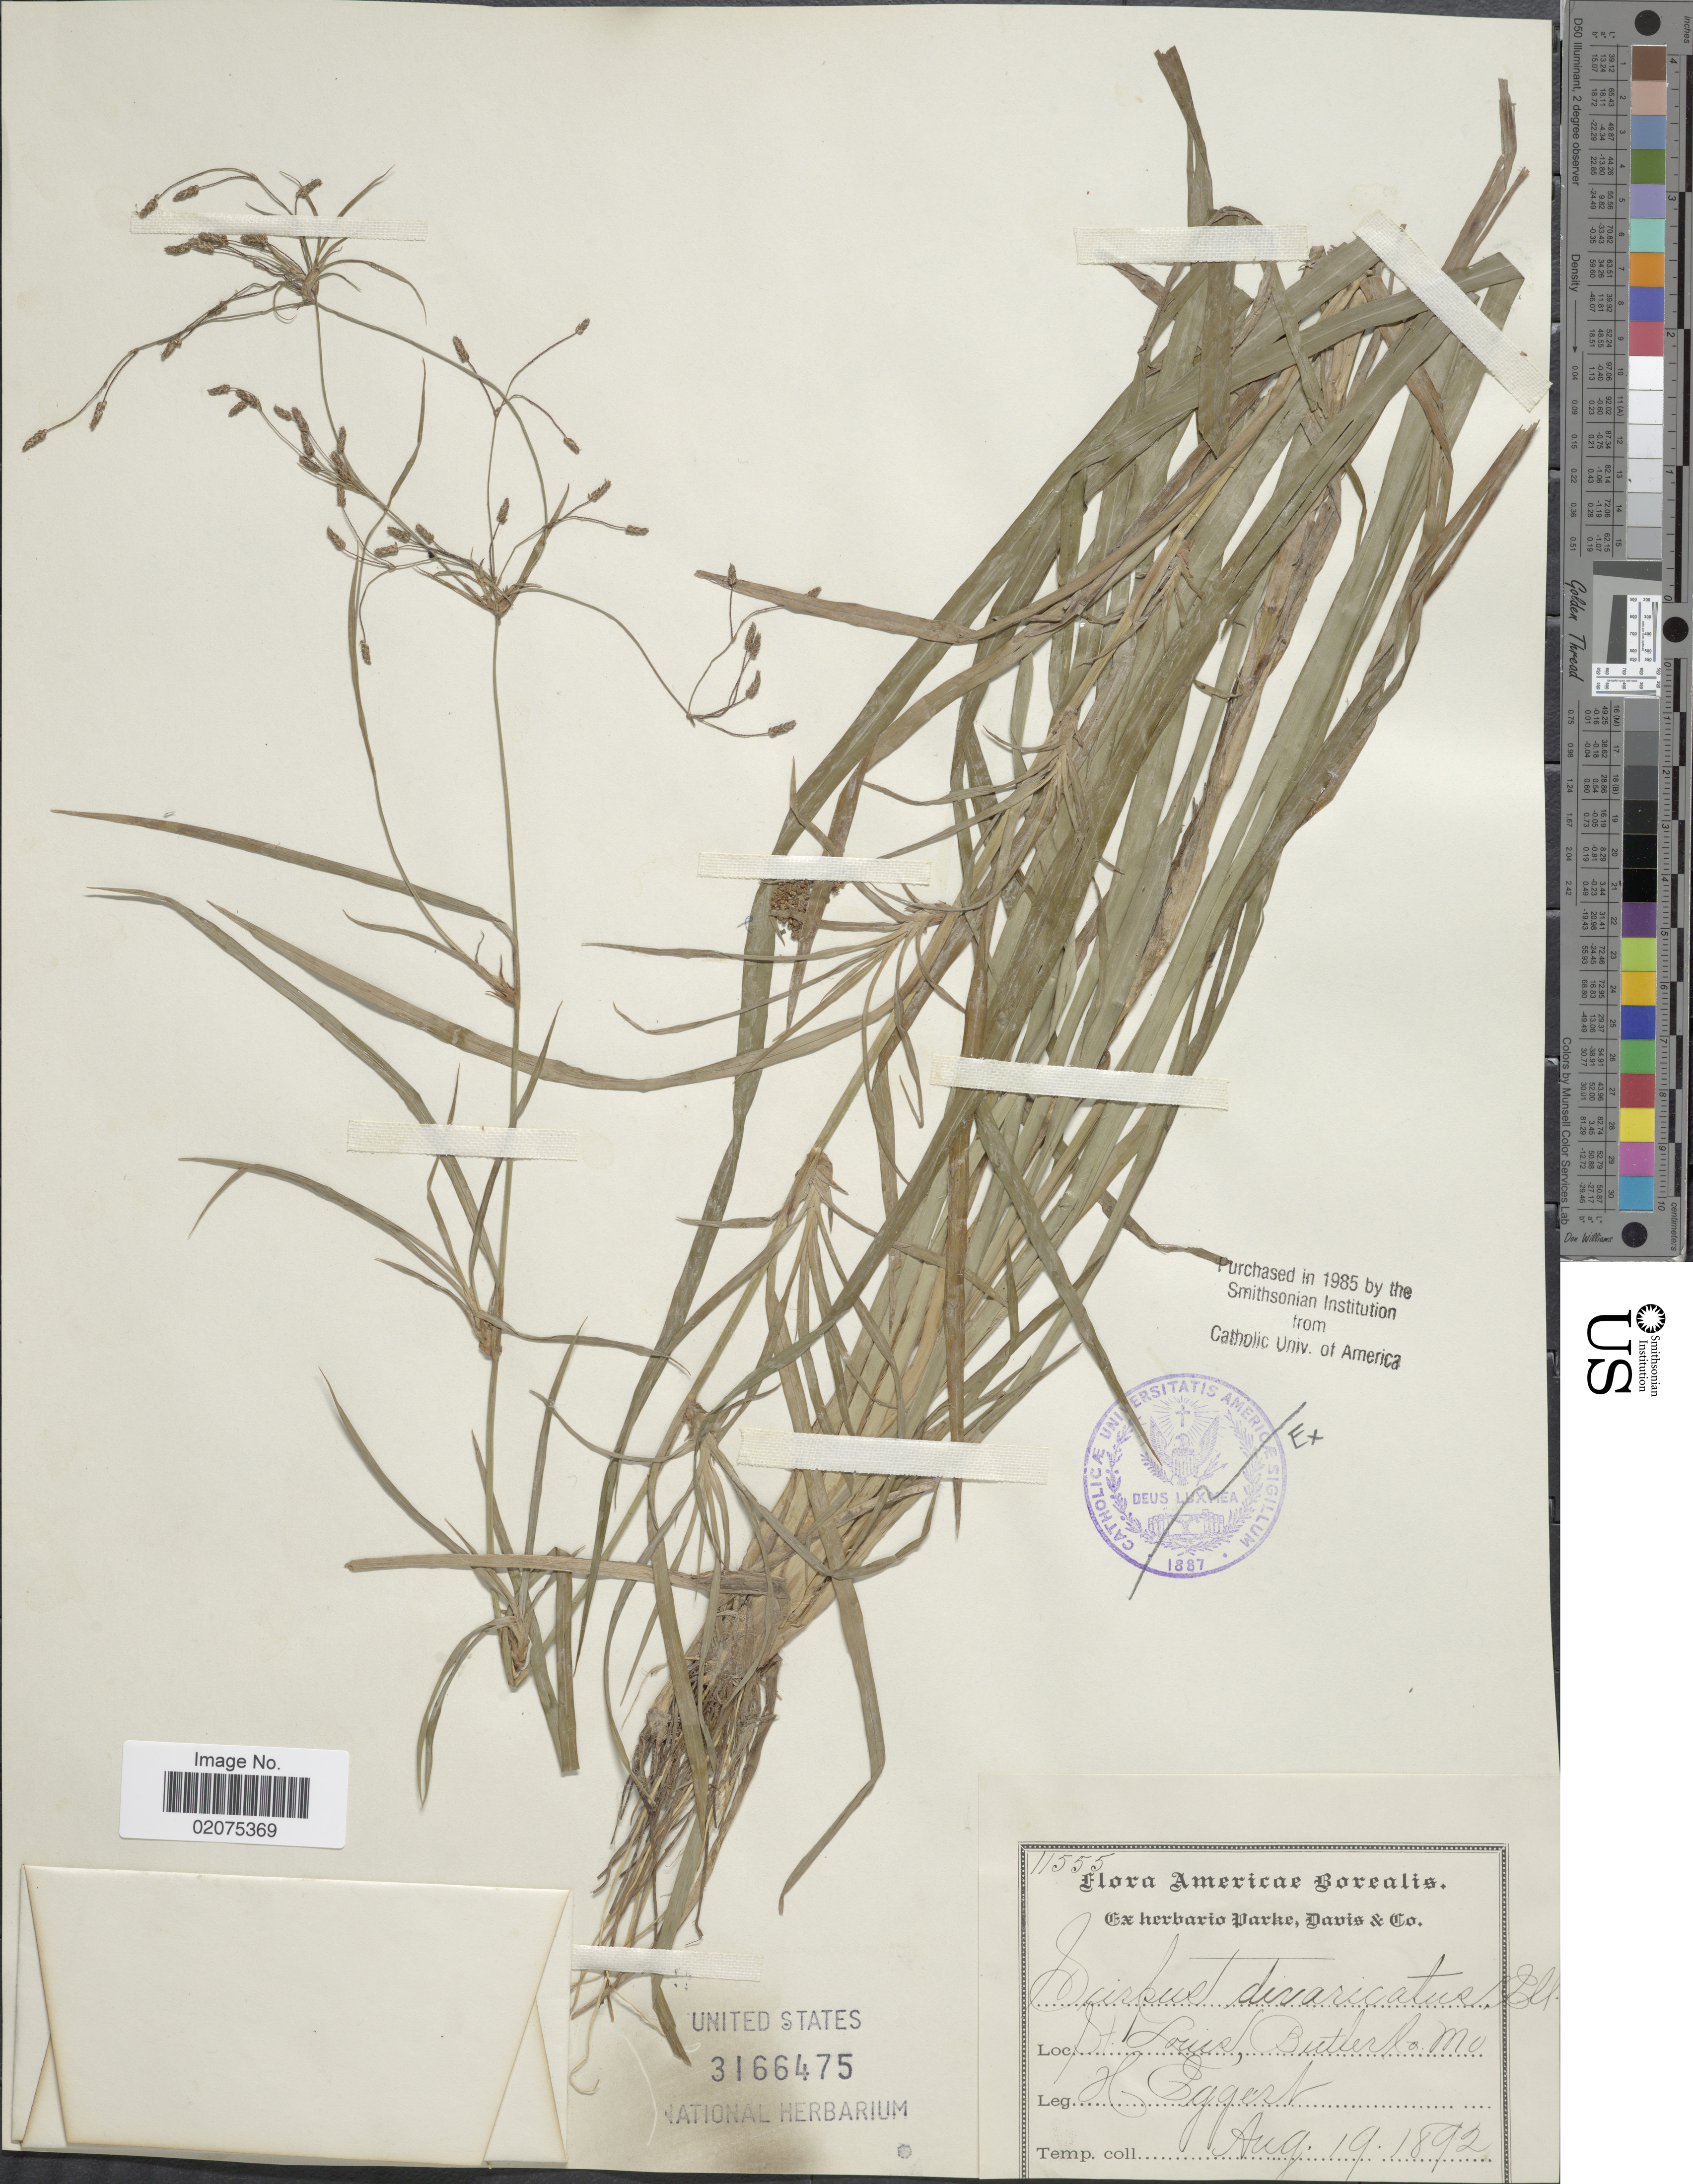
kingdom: Plantae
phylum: Tracheophyta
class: Liliopsida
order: Poales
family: Cyperaceae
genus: Scirpus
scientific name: Scirpus divaricatus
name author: Elliott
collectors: H. Eggert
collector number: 11555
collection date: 1892-09-19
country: United States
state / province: Missouri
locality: Amricae Borealis. St. Louis, Butler Co., Mo.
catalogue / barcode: US 3166475